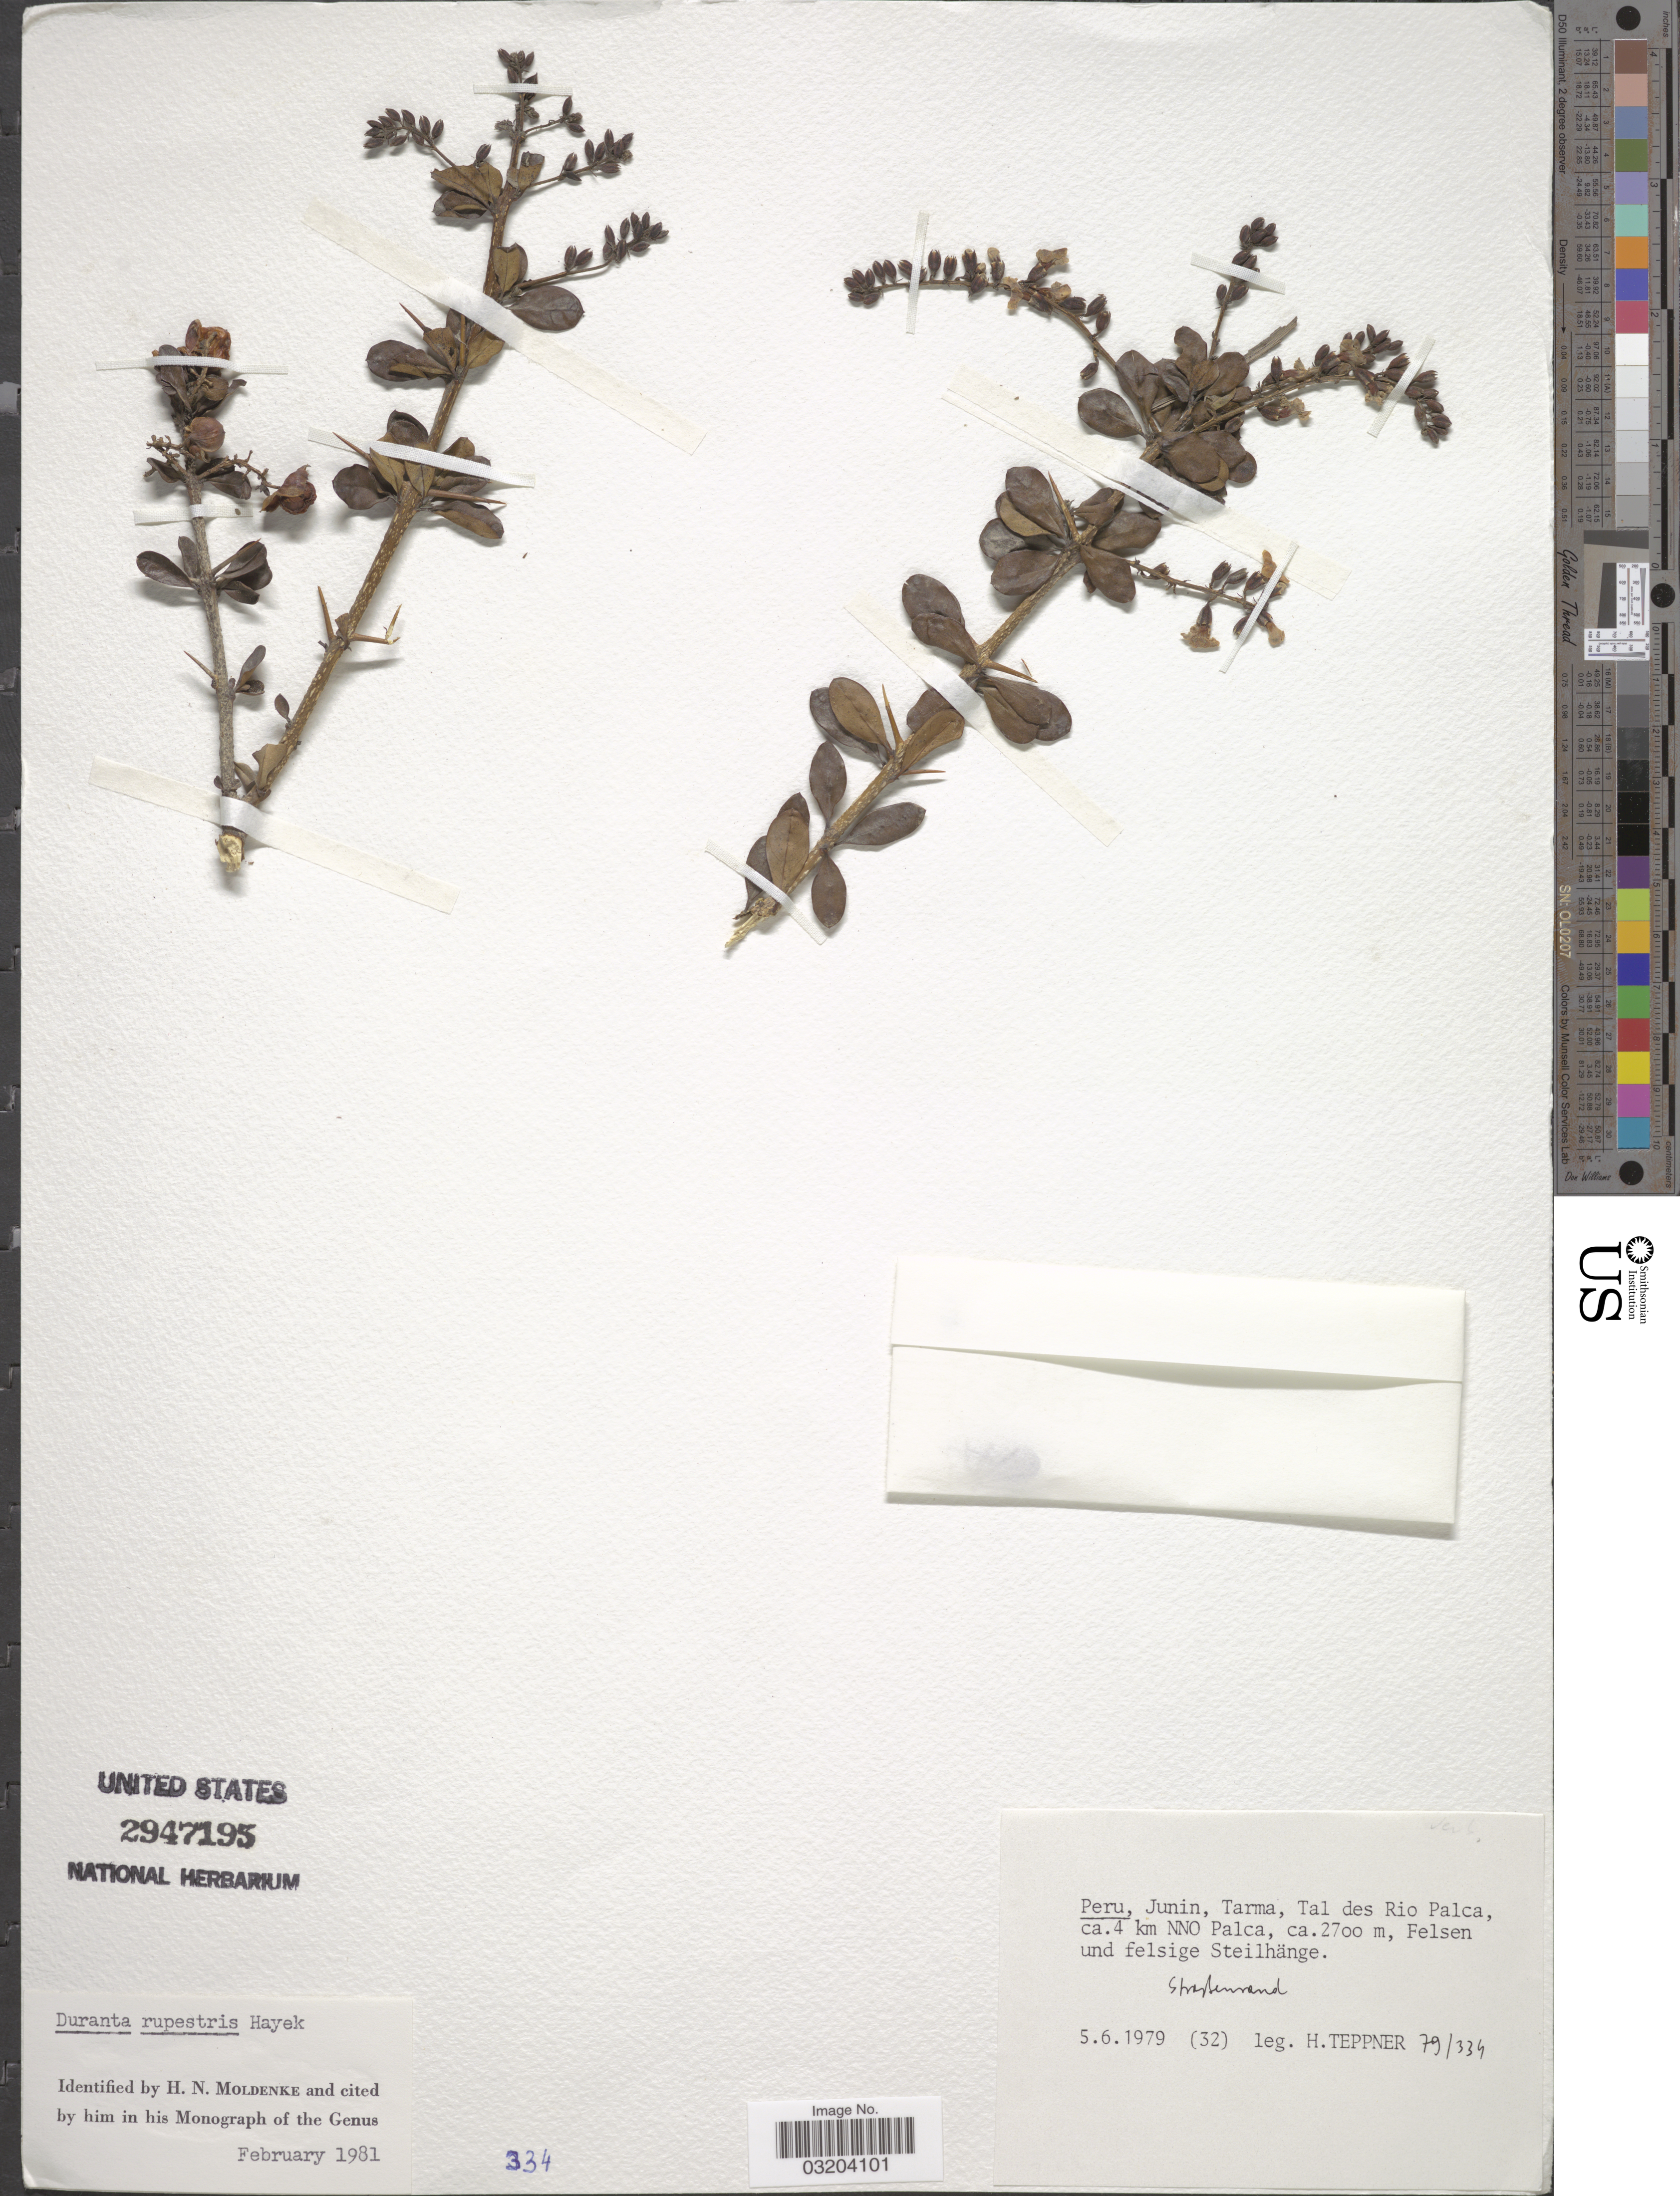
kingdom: Plantae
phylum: Tracheophyta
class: Magnoliopsida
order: Lamiales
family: Verbenaceae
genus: Duranta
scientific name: Duranta rupestris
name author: Hayek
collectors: H. Teppner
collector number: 79/334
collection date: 1979-06-05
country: Peru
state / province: Junín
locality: Tarma, Tal des Rio Palca, ca. 4 km NNO Palca.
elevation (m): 2700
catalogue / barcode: US 2947195